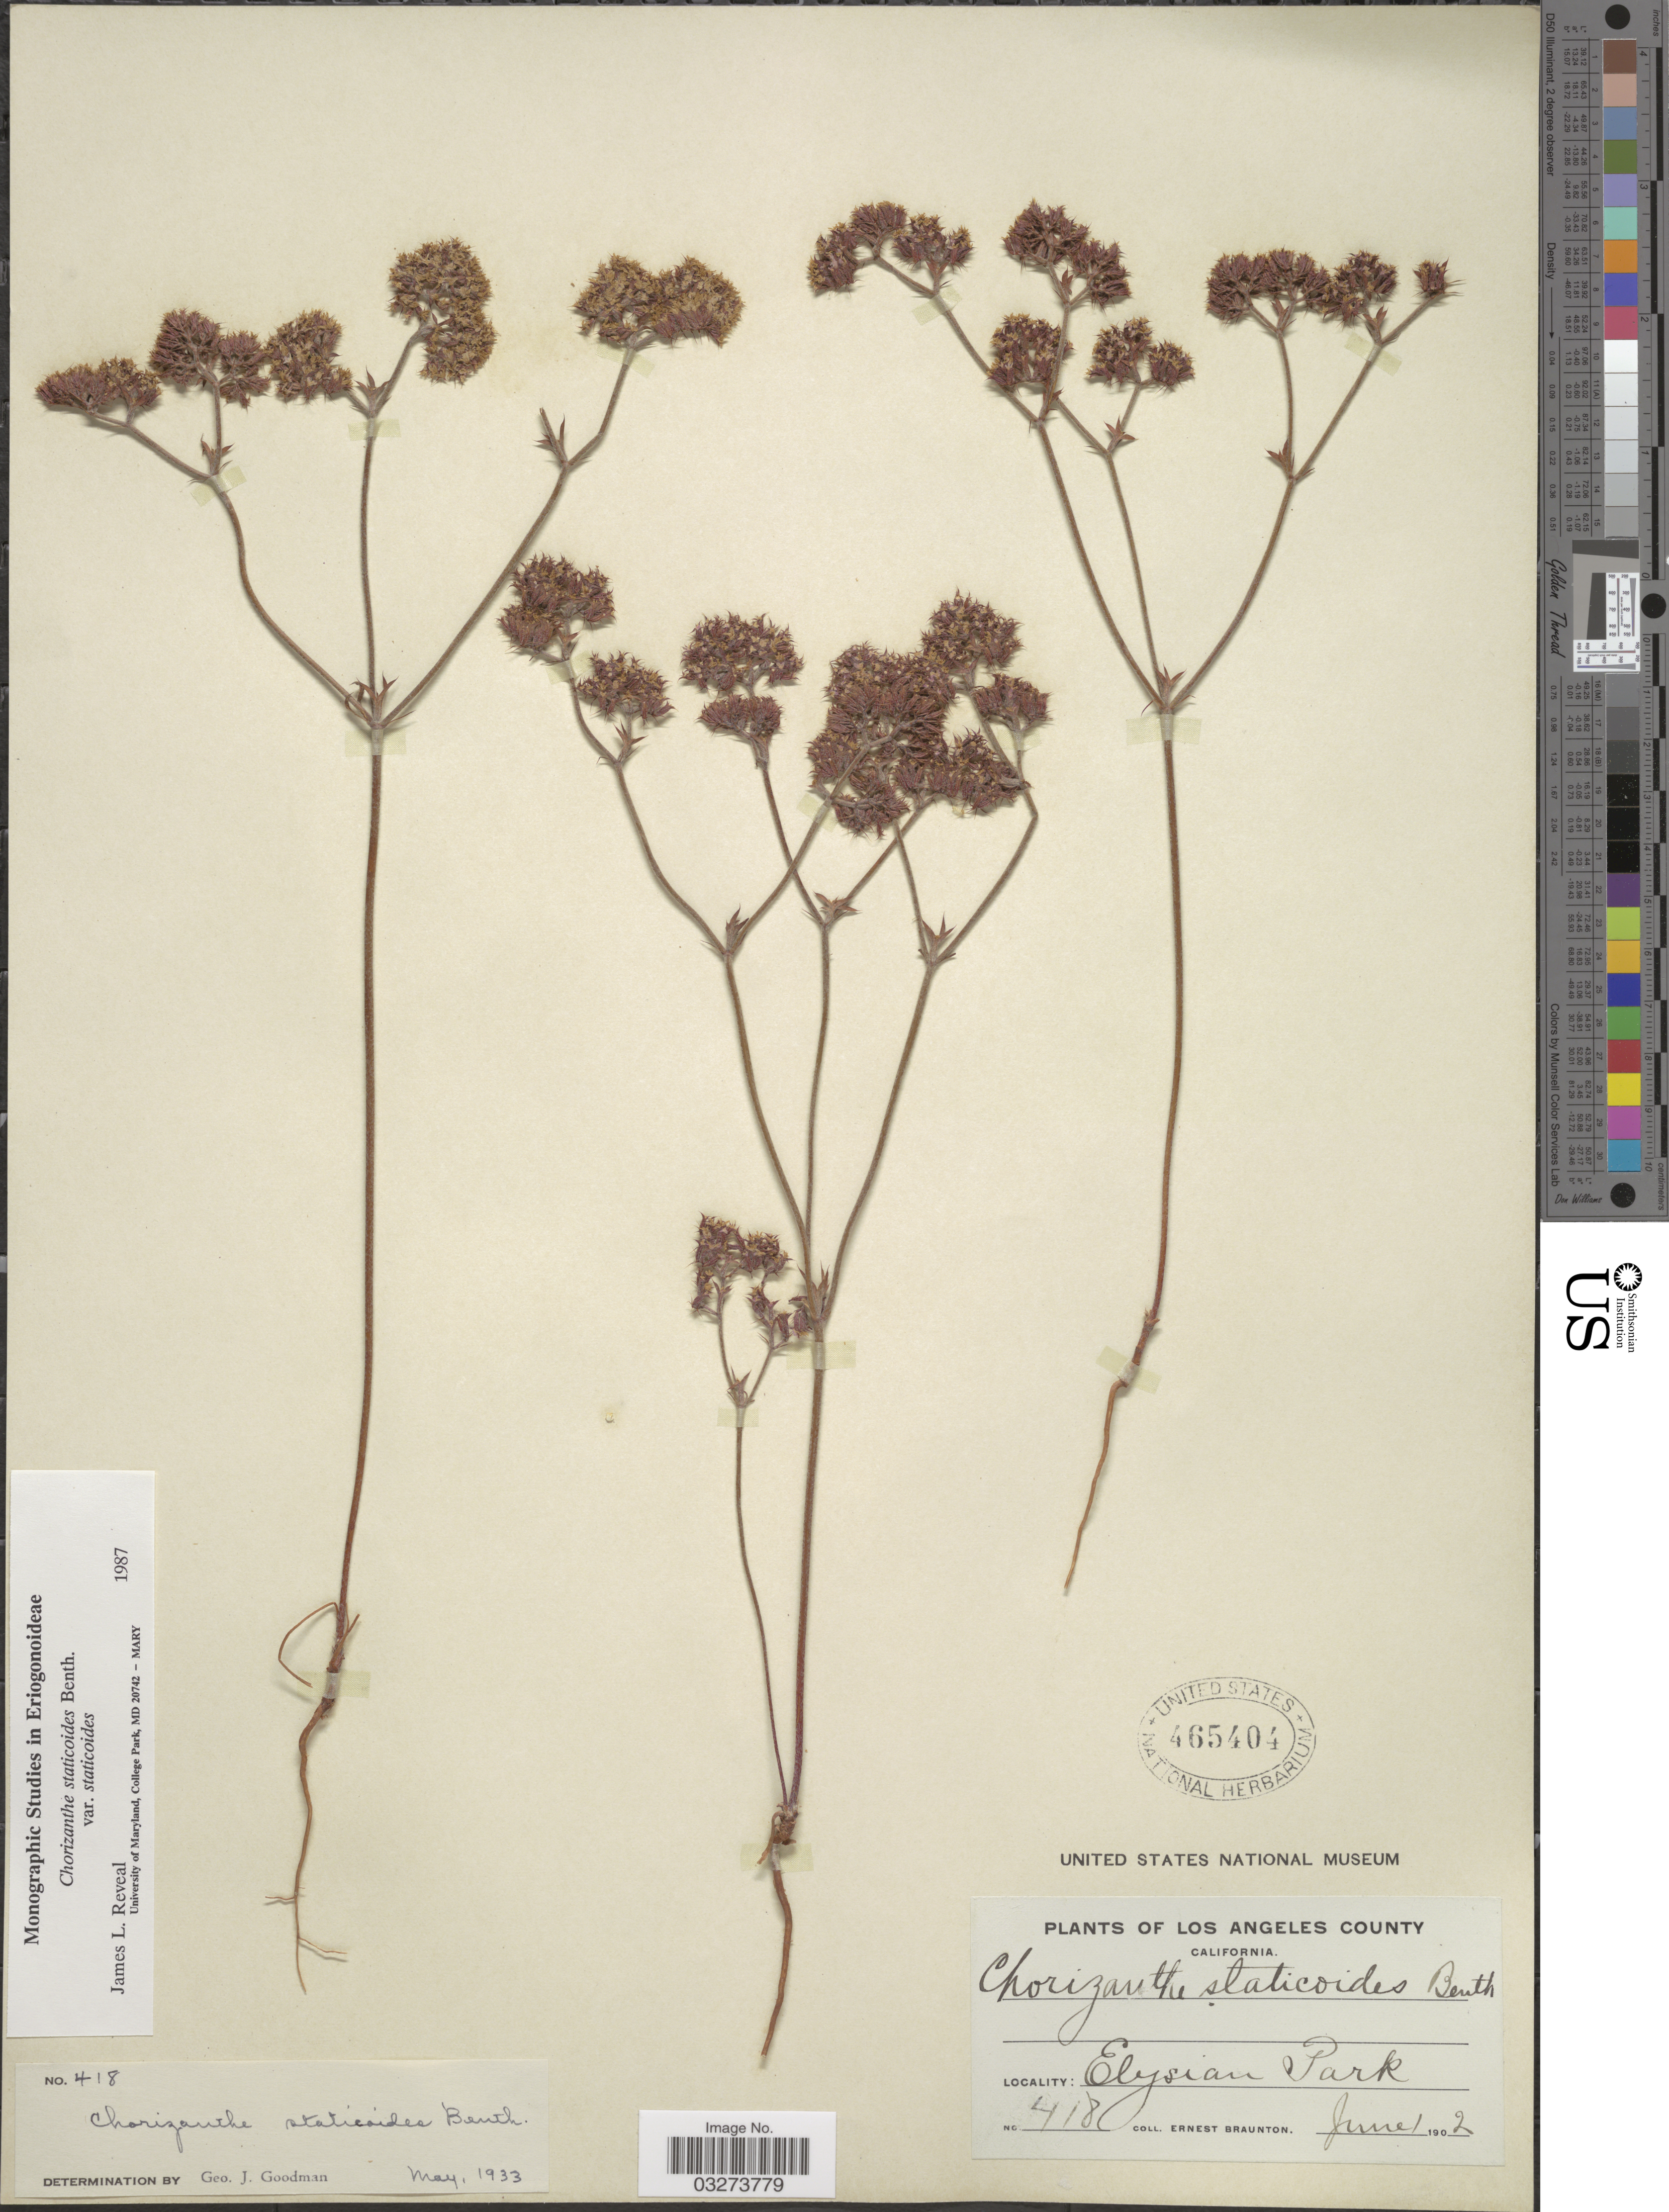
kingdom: Plantae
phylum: Tracheophyta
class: Magnoliopsida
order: Caryophyllales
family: Polygonaceae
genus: Chorizanthe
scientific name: Chorizanthe staticoides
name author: Benth.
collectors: E. Braunton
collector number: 418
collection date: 1902-06-01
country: United States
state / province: California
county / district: Los Angeles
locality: Los Angeles County, Elysian Park.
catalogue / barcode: US 465404